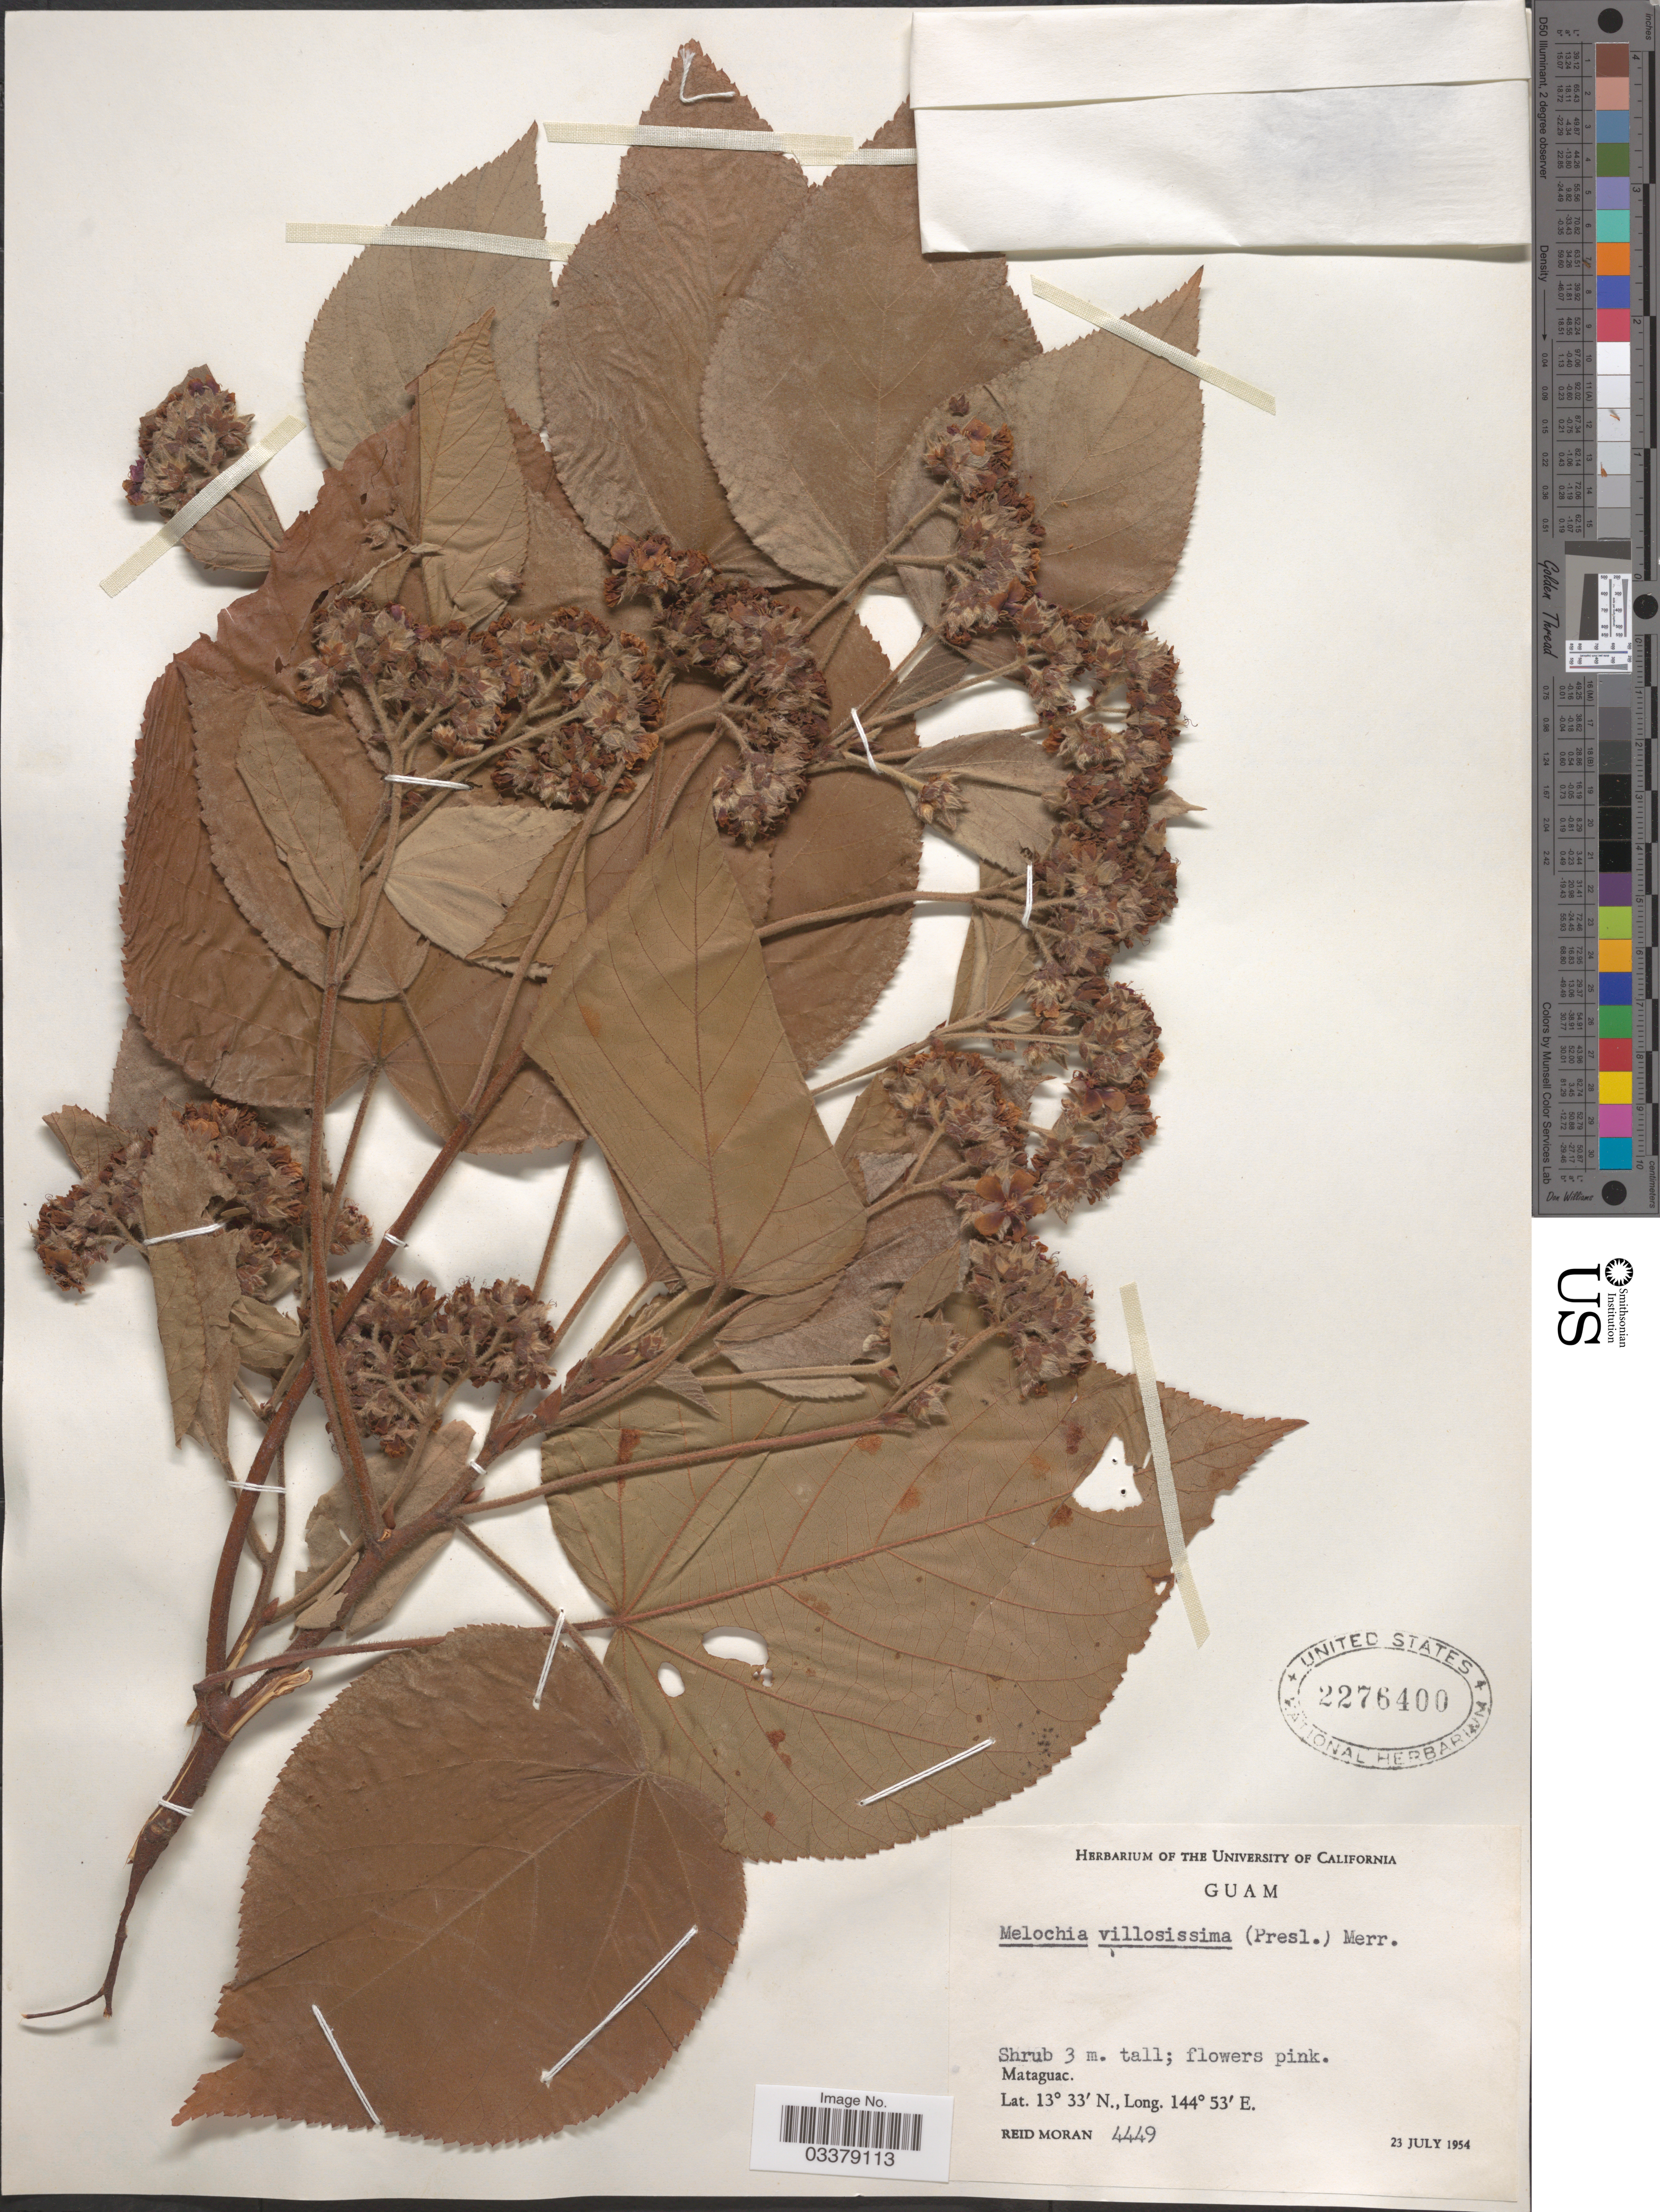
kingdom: Plantae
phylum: Tracheophyta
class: Magnoliopsida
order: Malvales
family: Malvaceae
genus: Melochia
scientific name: Melochia villosissima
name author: (C. Presl) Merr.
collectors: R. Moran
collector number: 4449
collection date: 1954-07-23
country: Guam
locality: Mataguac.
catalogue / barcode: US 2276400